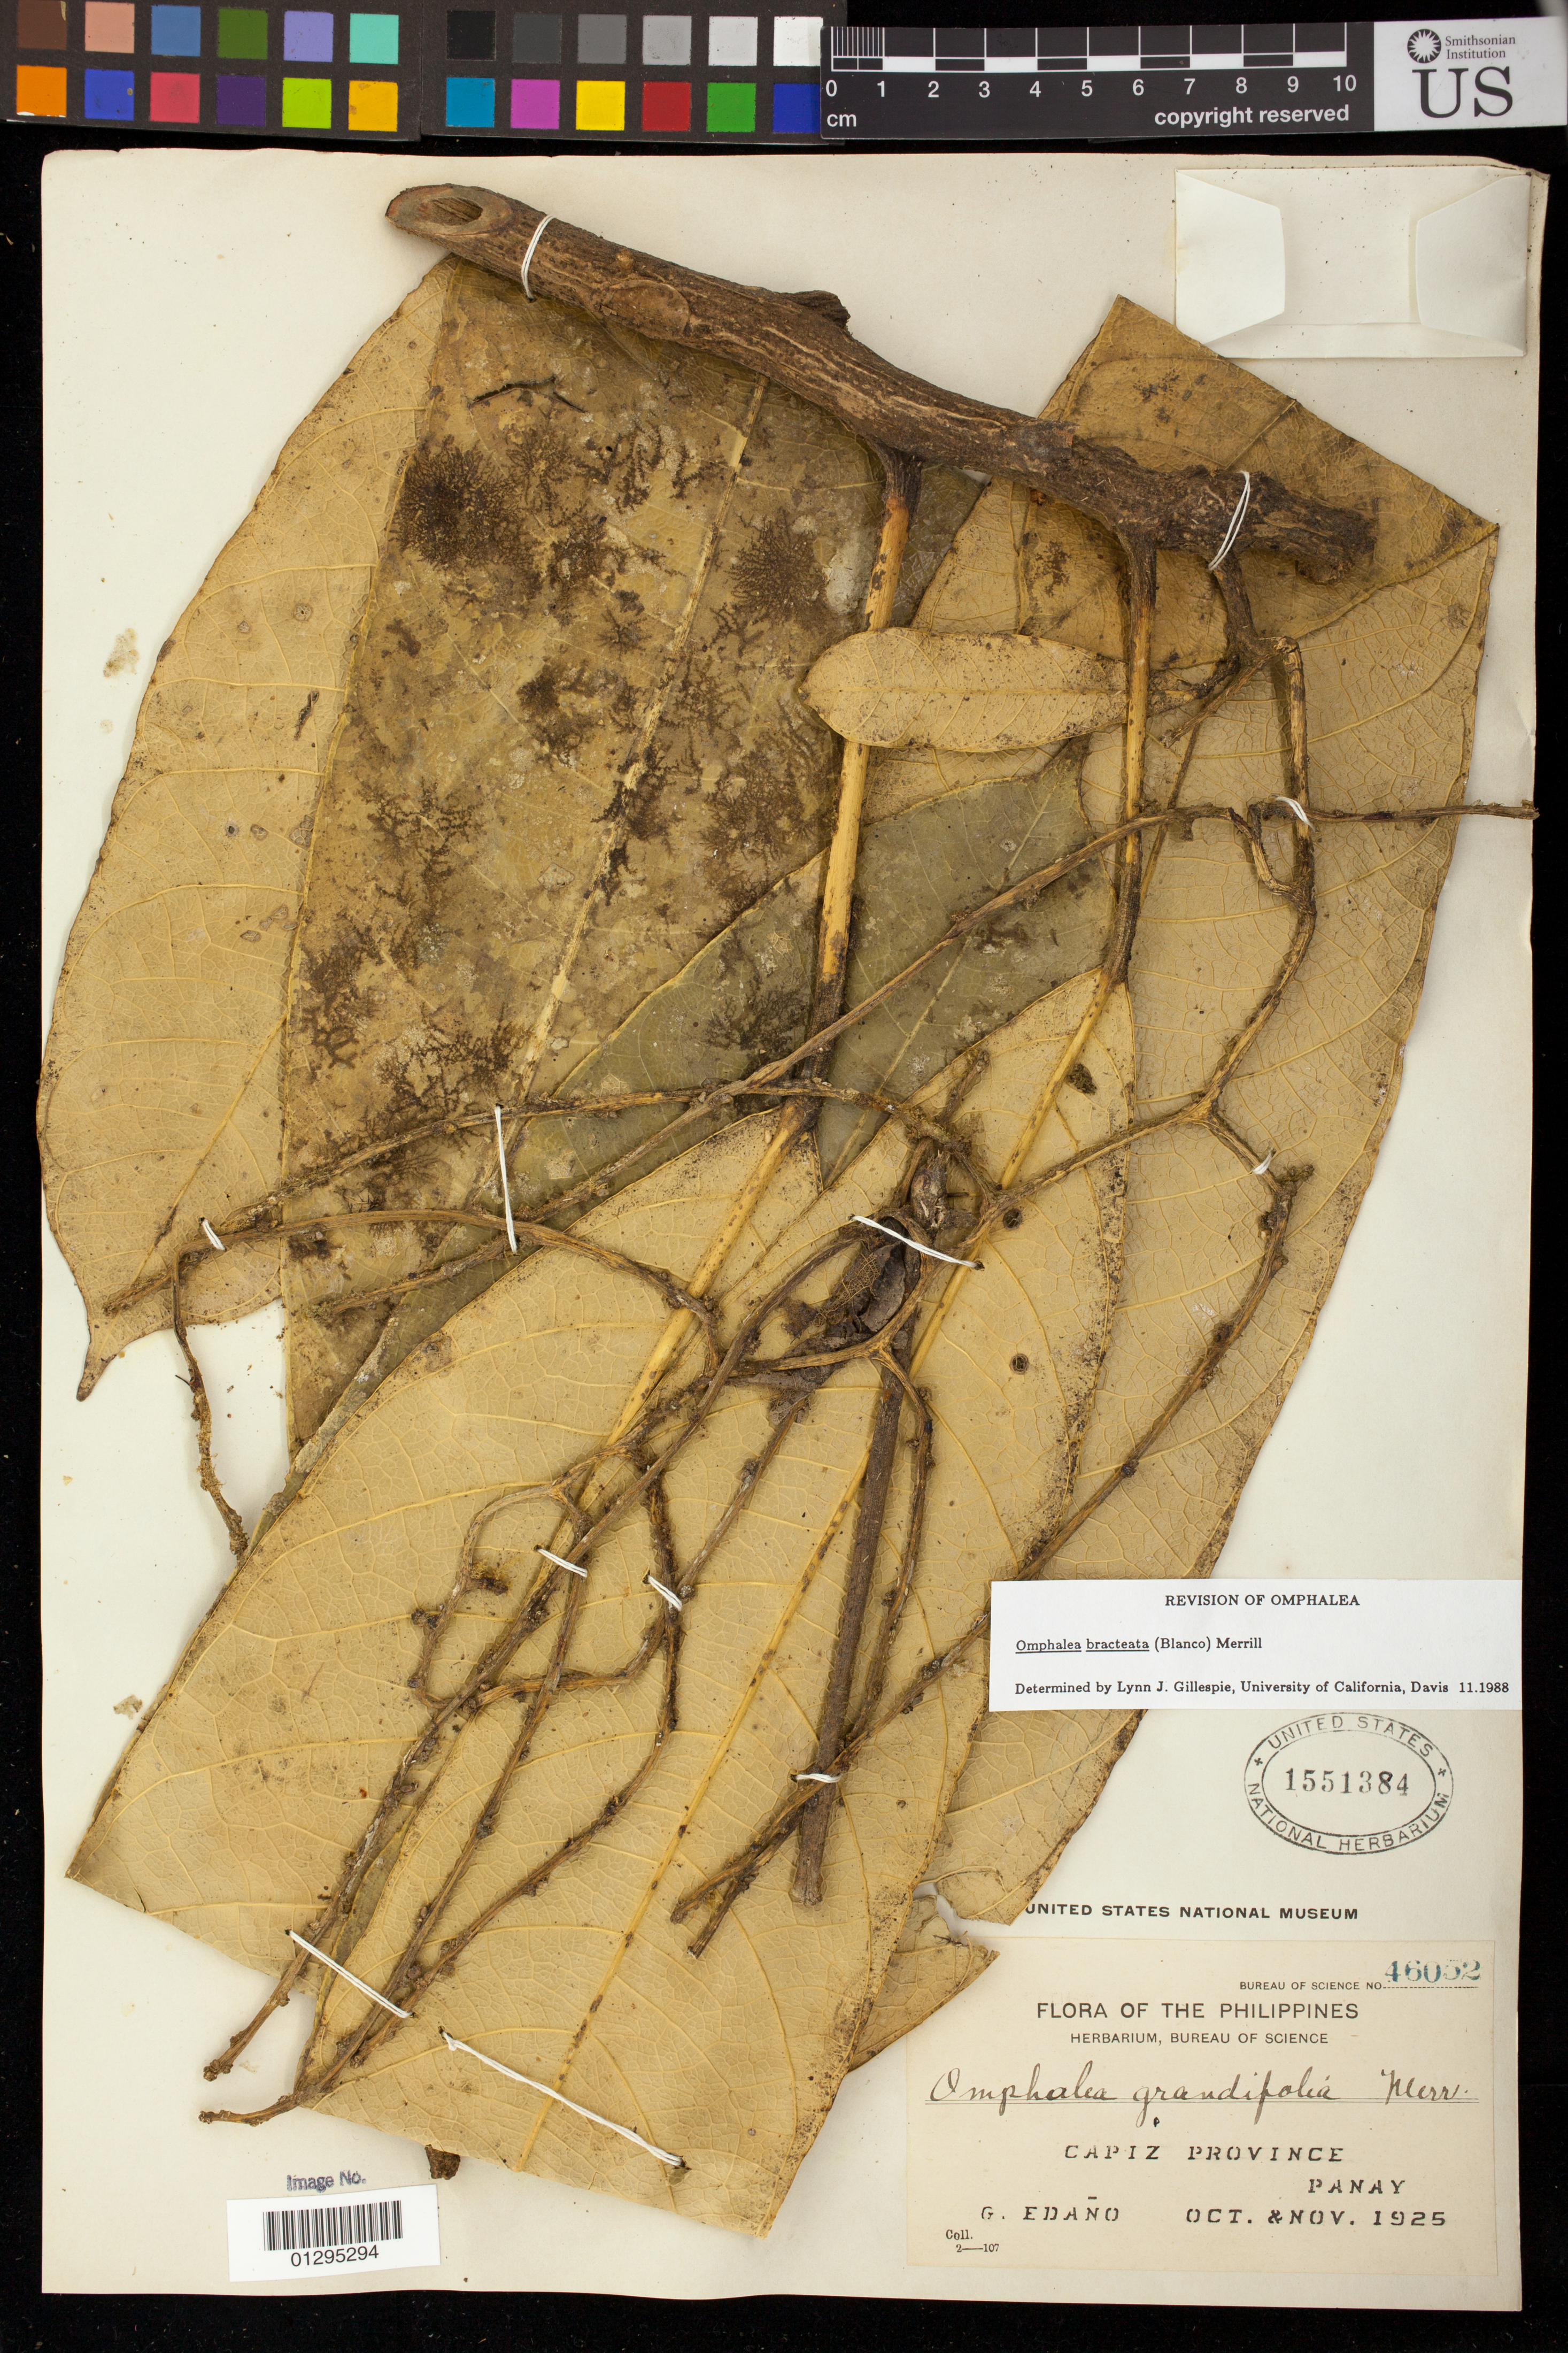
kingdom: Plantae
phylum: Tracheophyta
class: Magnoliopsida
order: Malpighiales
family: Euphorbiaceae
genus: Omphalea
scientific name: Omphalea grandifolia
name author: Merr.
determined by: Gillespie, L. J.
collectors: G. E. Edaño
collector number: Bur. Sci. 46052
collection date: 1925-10/1925-11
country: Philippines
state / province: Western Visayas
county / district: Capiz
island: Panay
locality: Capiz Province, Panay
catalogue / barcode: US 1551384